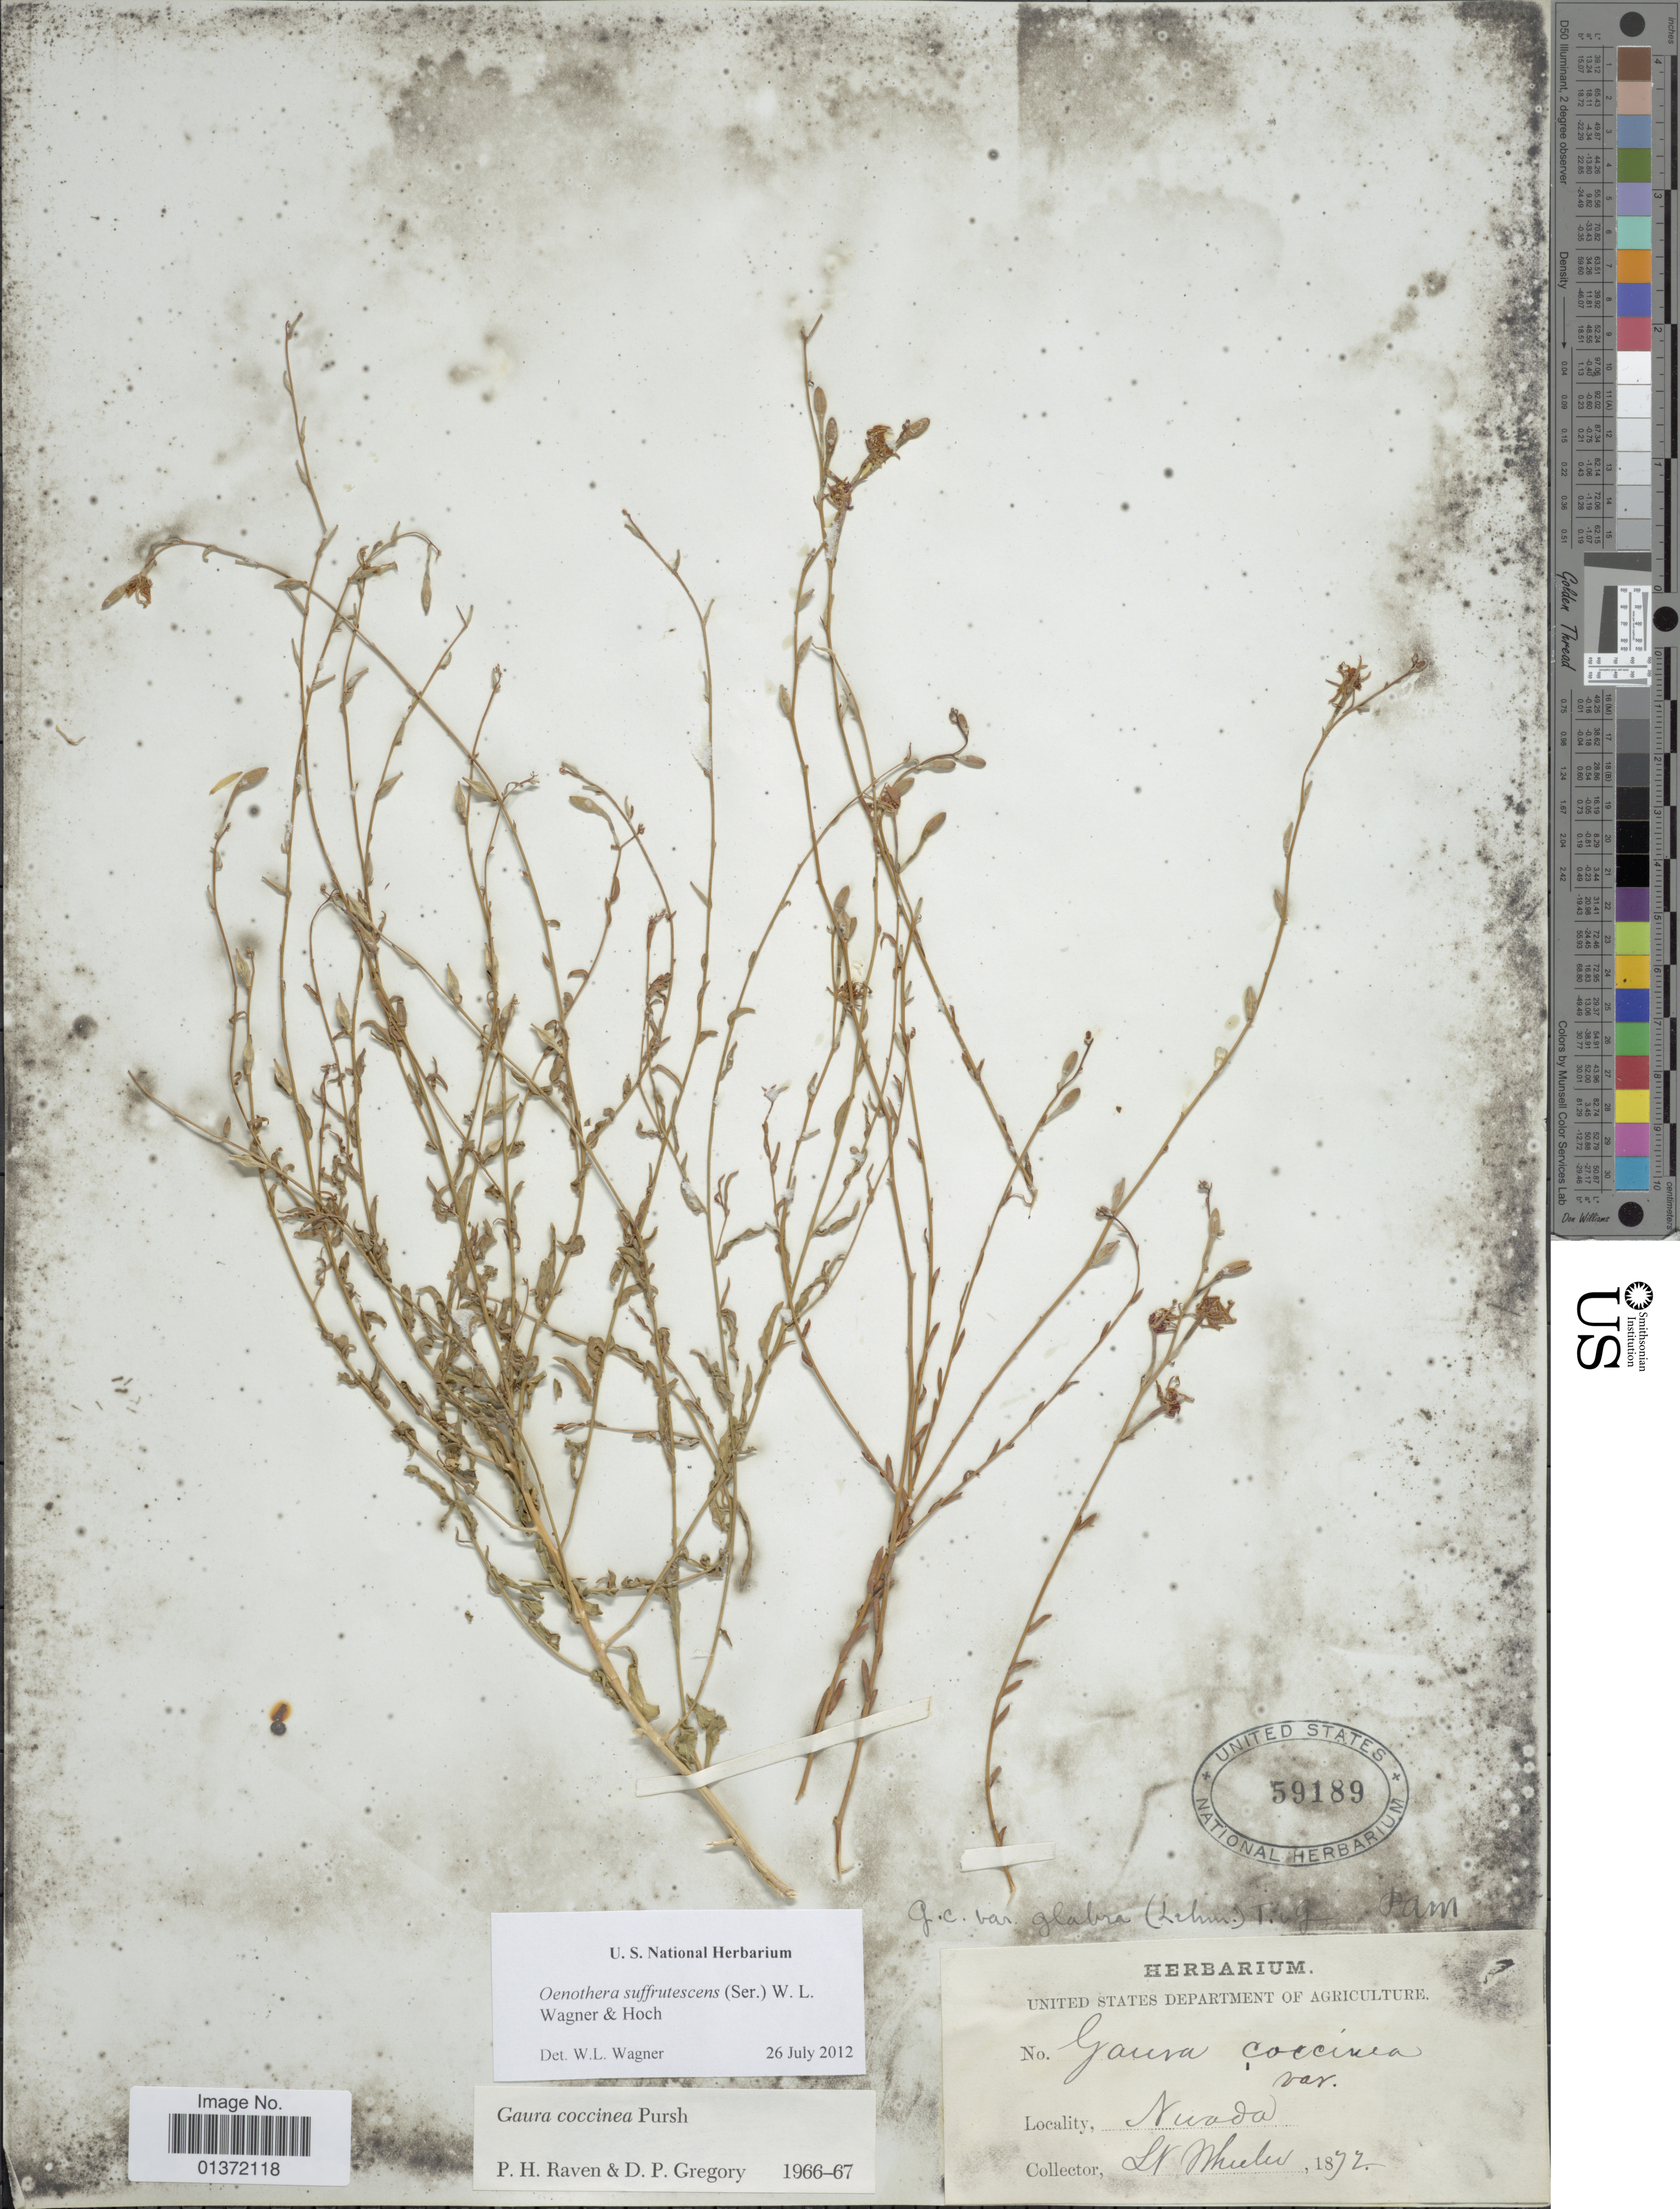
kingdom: Plantae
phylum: Tracheophyta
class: Magnoliopsida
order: Myrtales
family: Onagraceae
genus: Oenothera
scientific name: Oenothera suffrutescens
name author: (Ser.) W.L. Wagner & Hoch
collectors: L. Wheeler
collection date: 1872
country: United States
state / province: Nevada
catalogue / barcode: US 59189